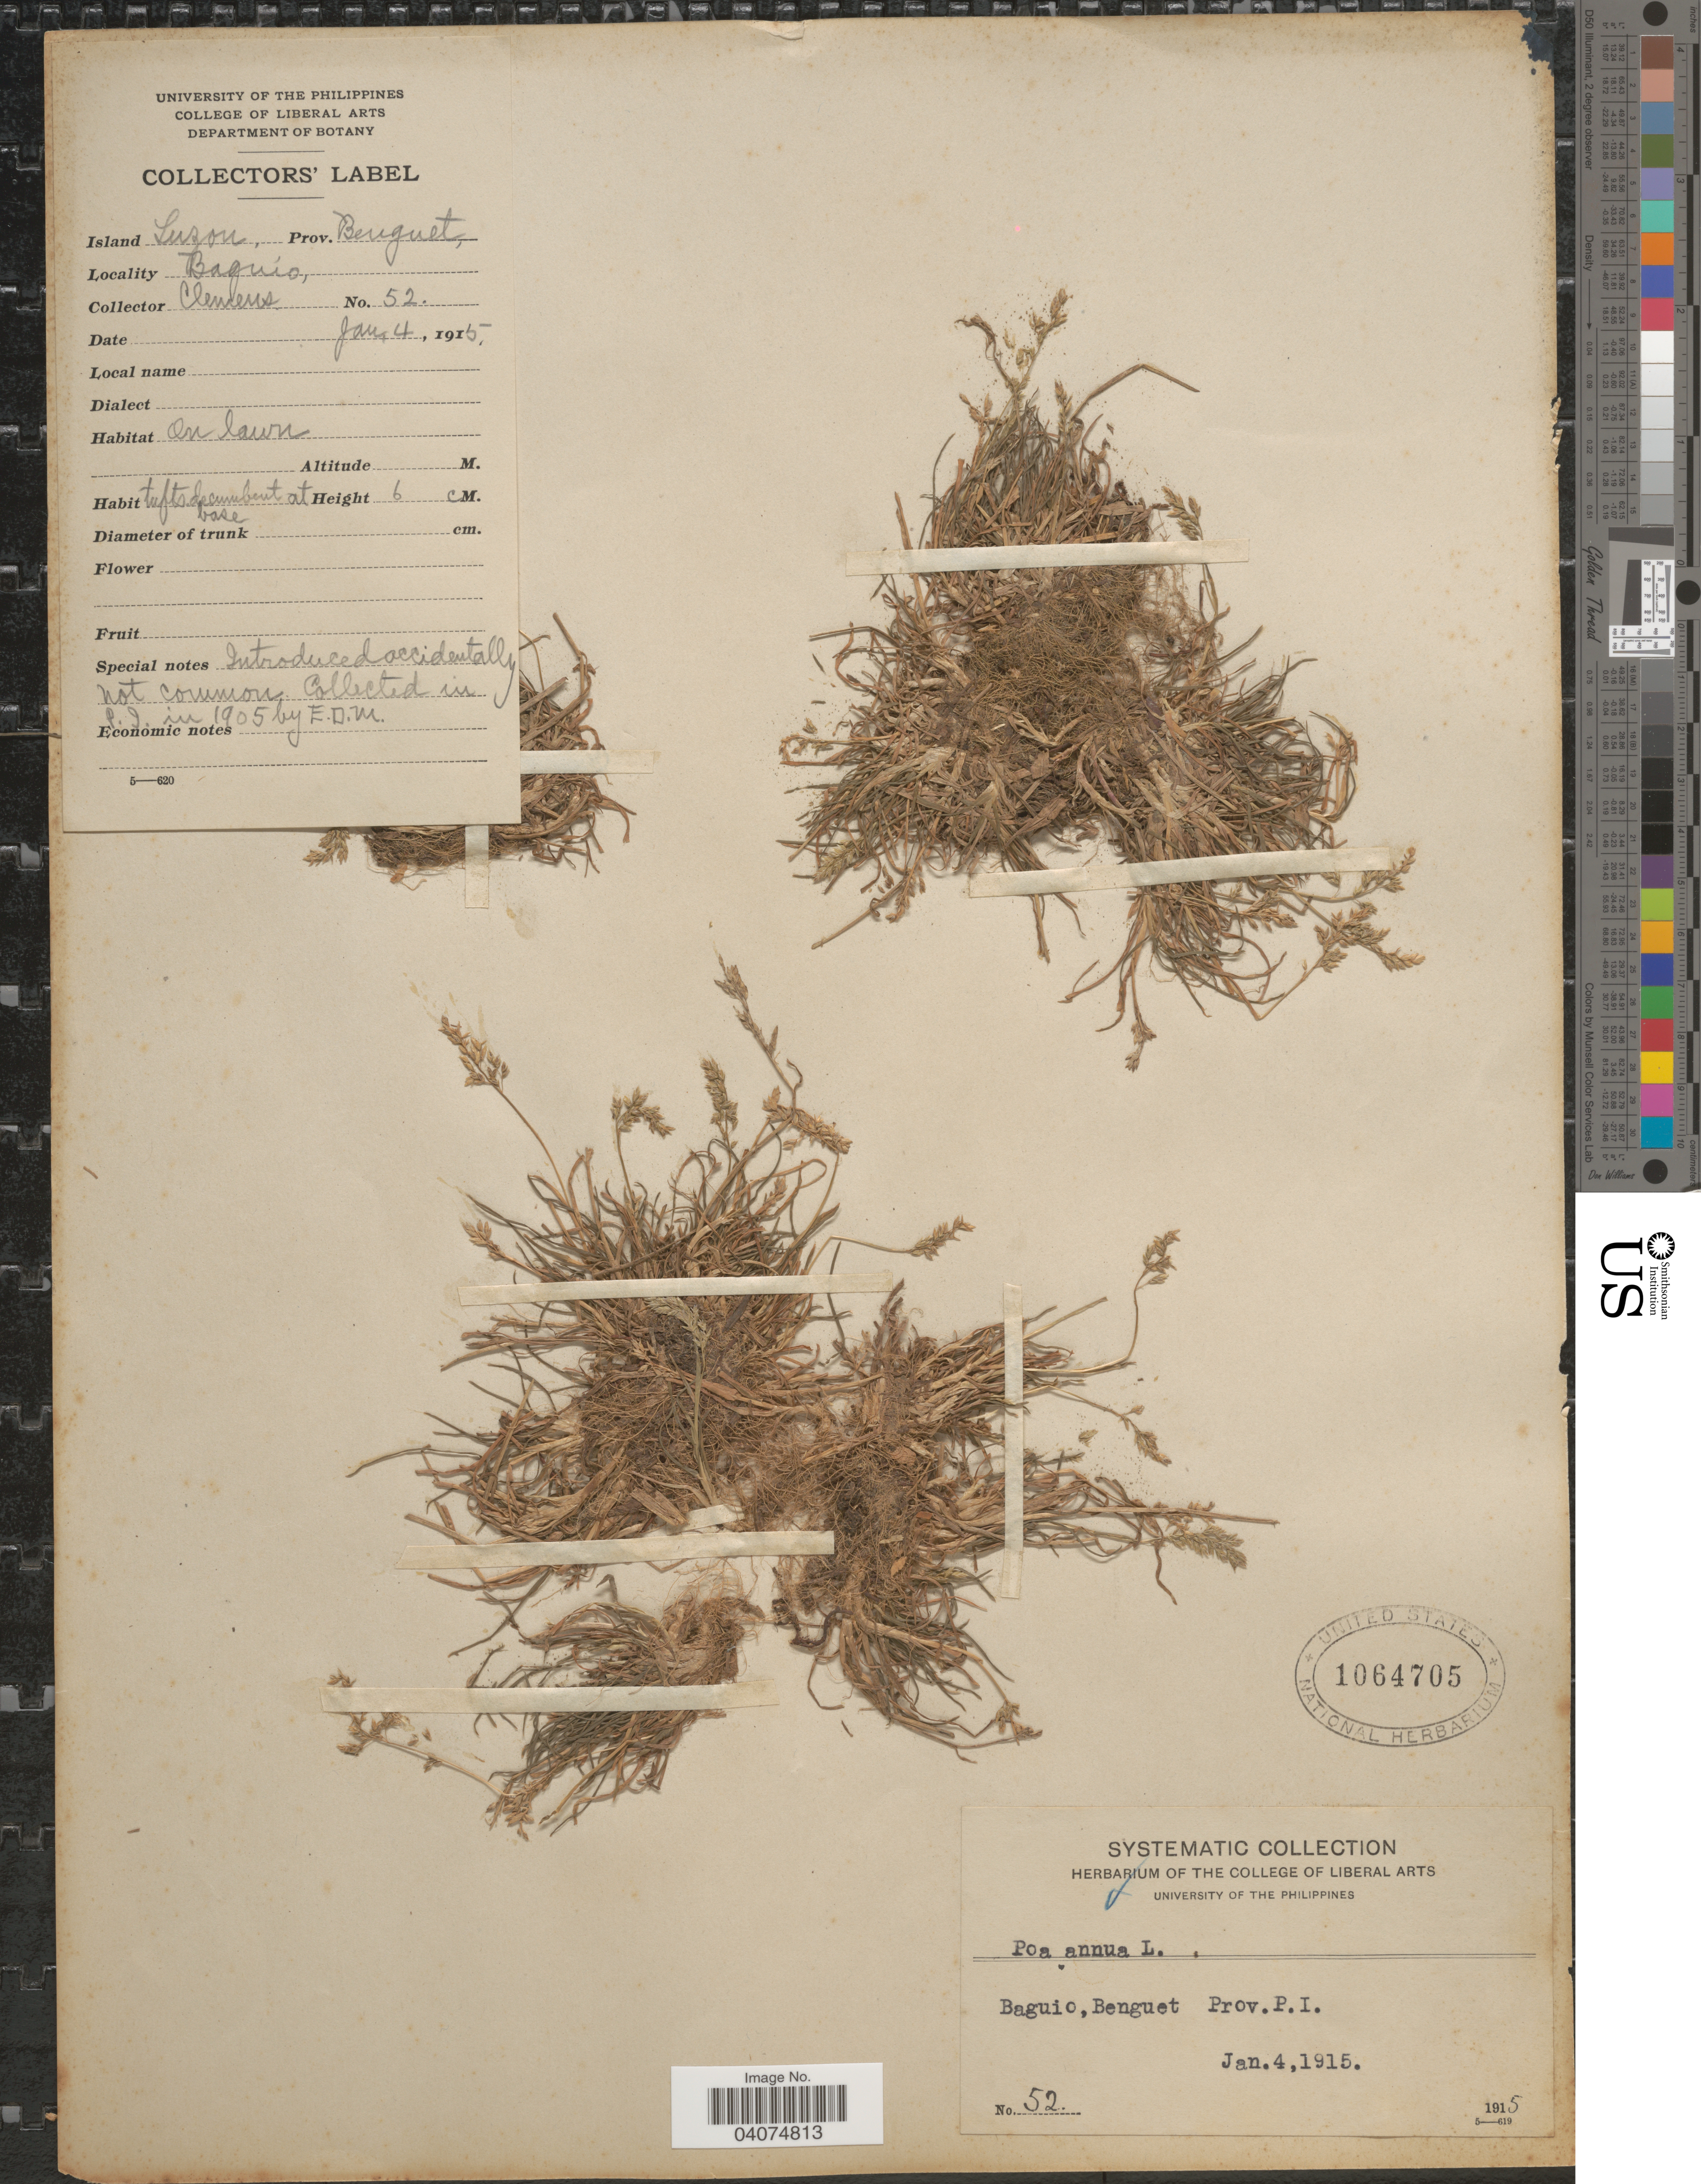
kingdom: Plantae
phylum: Tracheophyta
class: Liliopsida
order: Poales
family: Poaceae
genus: Poa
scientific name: Poa annua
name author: L.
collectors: -. Clemens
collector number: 52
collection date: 1915-01-04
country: Philippines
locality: Island Luzon. Prov. Benguet. Baguio.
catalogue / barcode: US 1064705